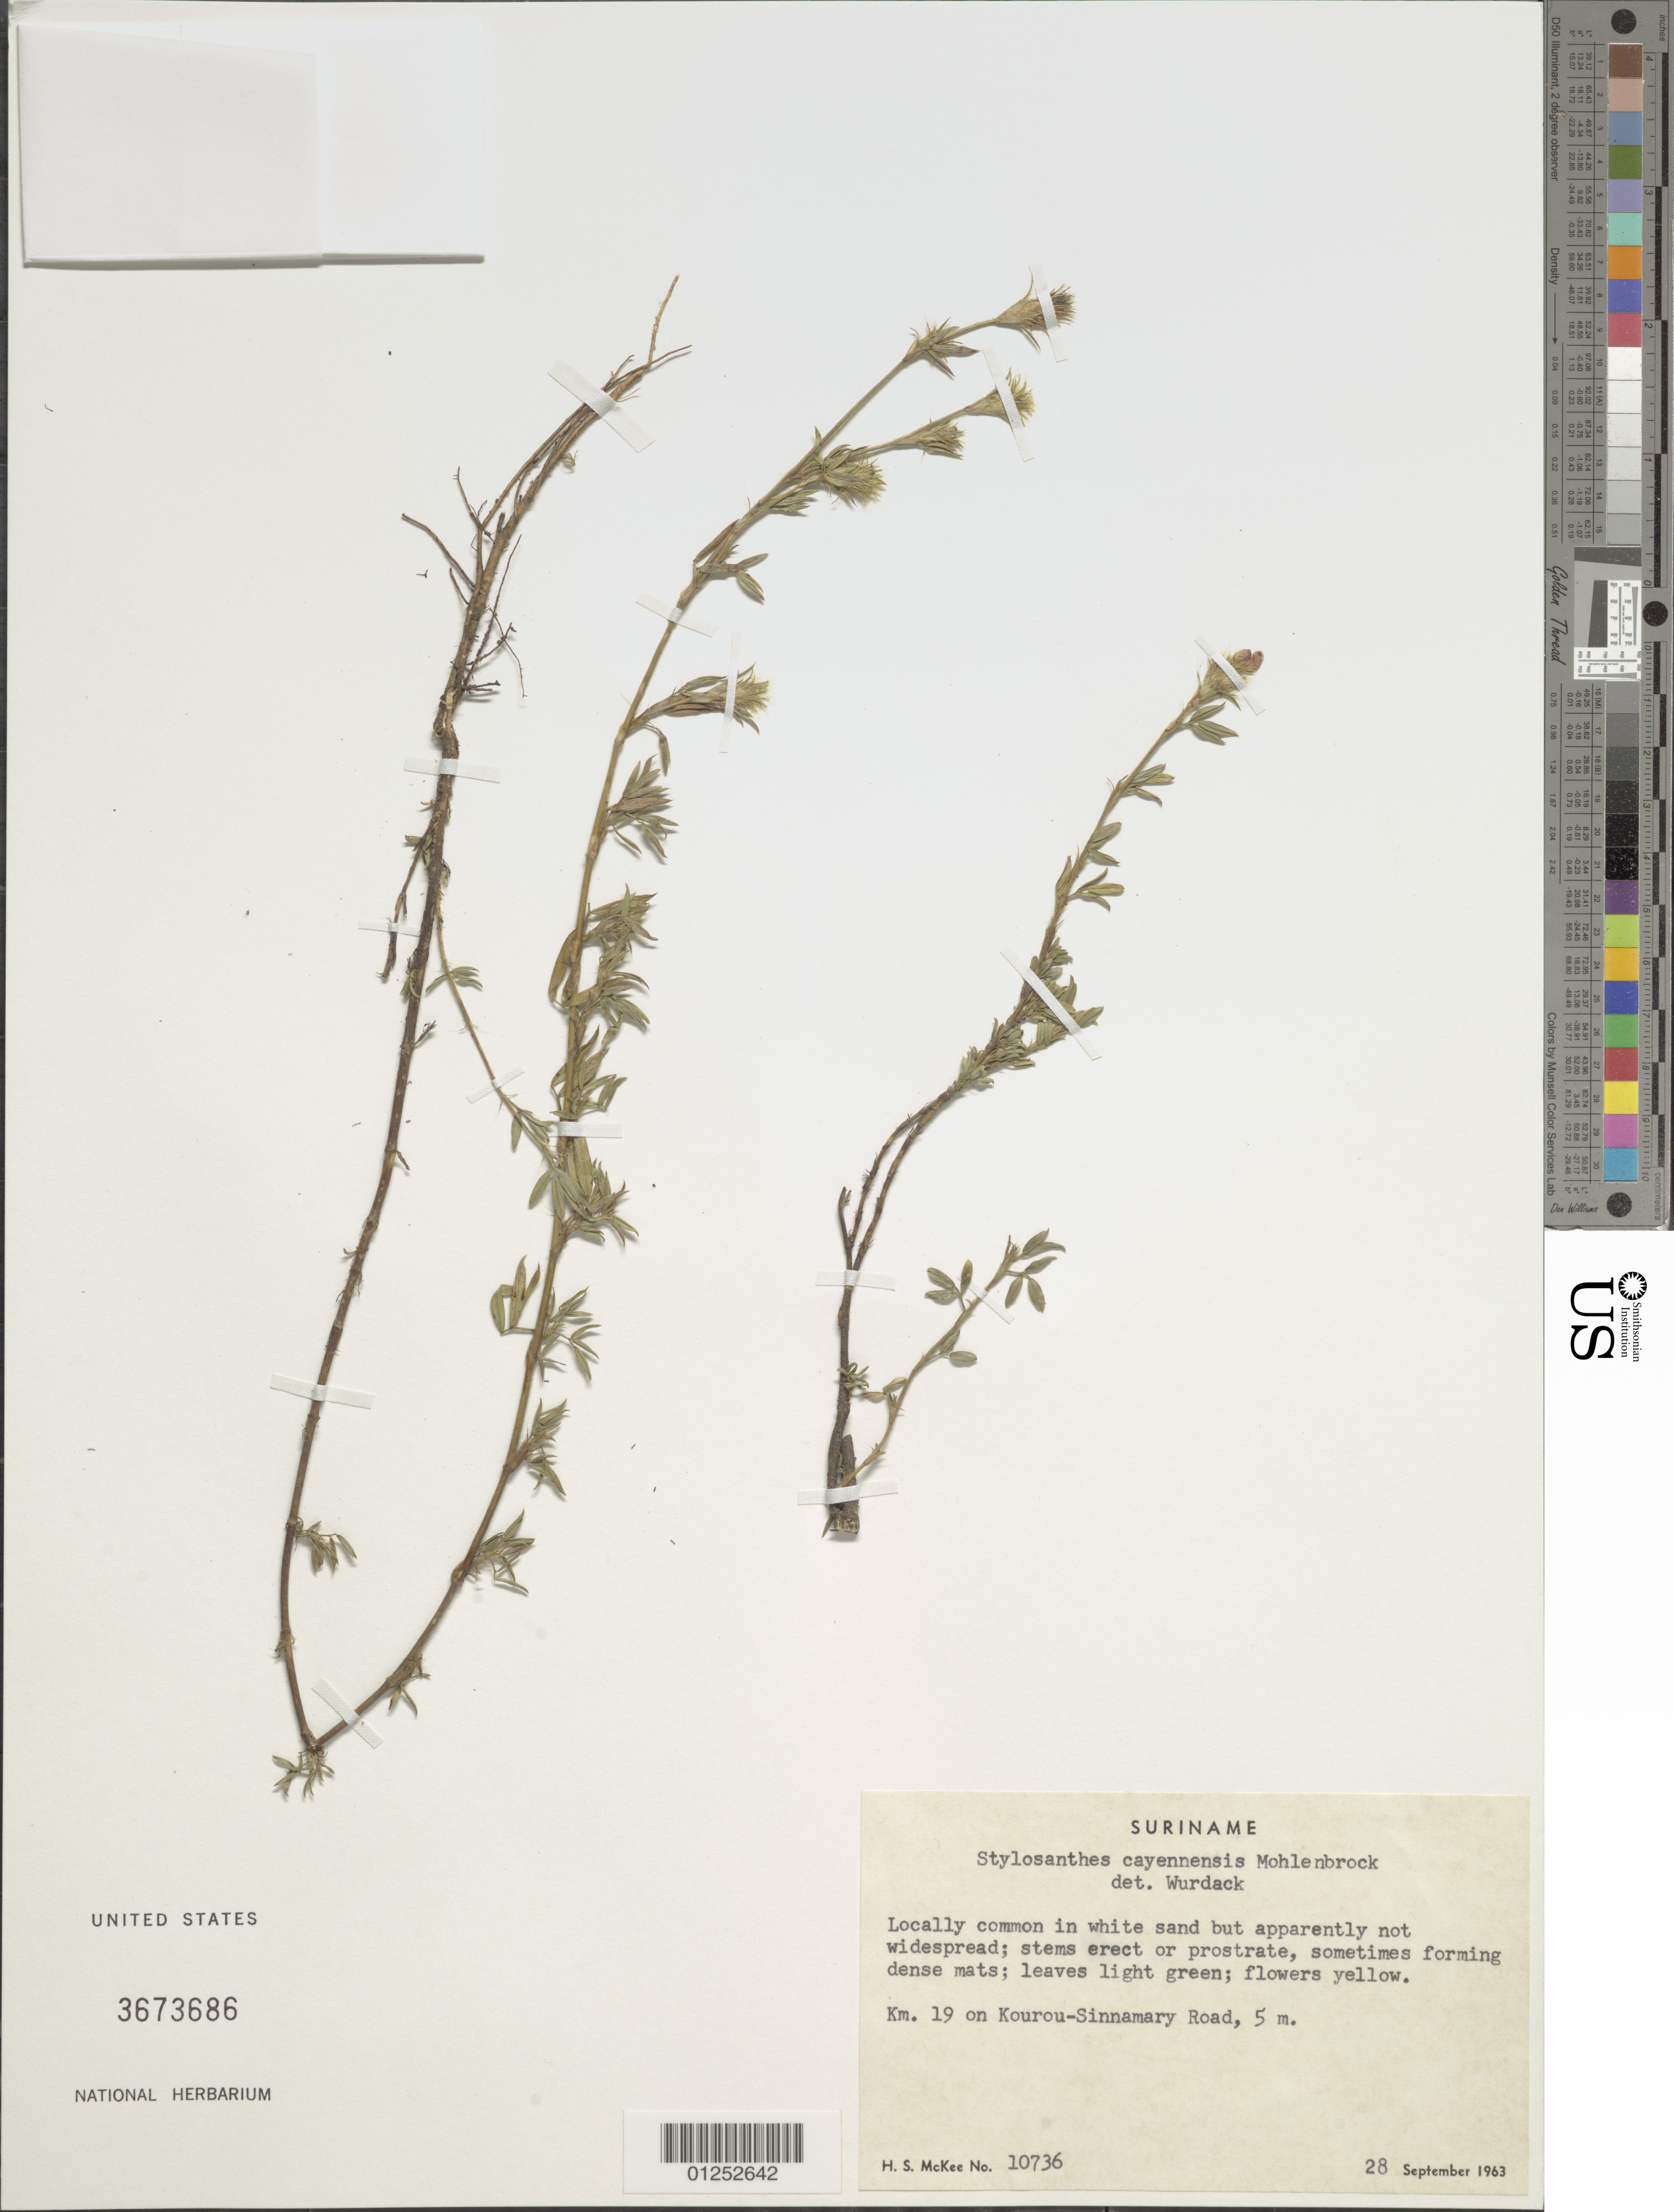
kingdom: Plantae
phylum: Tracheophyta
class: Magnoliopsida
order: Fabales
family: Fabaceae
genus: Stylosanthes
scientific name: Stylosanthes cayennensis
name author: Mohlenbr.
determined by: Wurdack, John J., (US), US (UNITED STATES)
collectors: H. S. McKee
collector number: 10736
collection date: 1963-09-28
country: Suriname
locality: KM 19 on Kourou-Sinnamary Road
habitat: Locally common in white sand but apparently not widespread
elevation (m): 5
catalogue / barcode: US 3673686